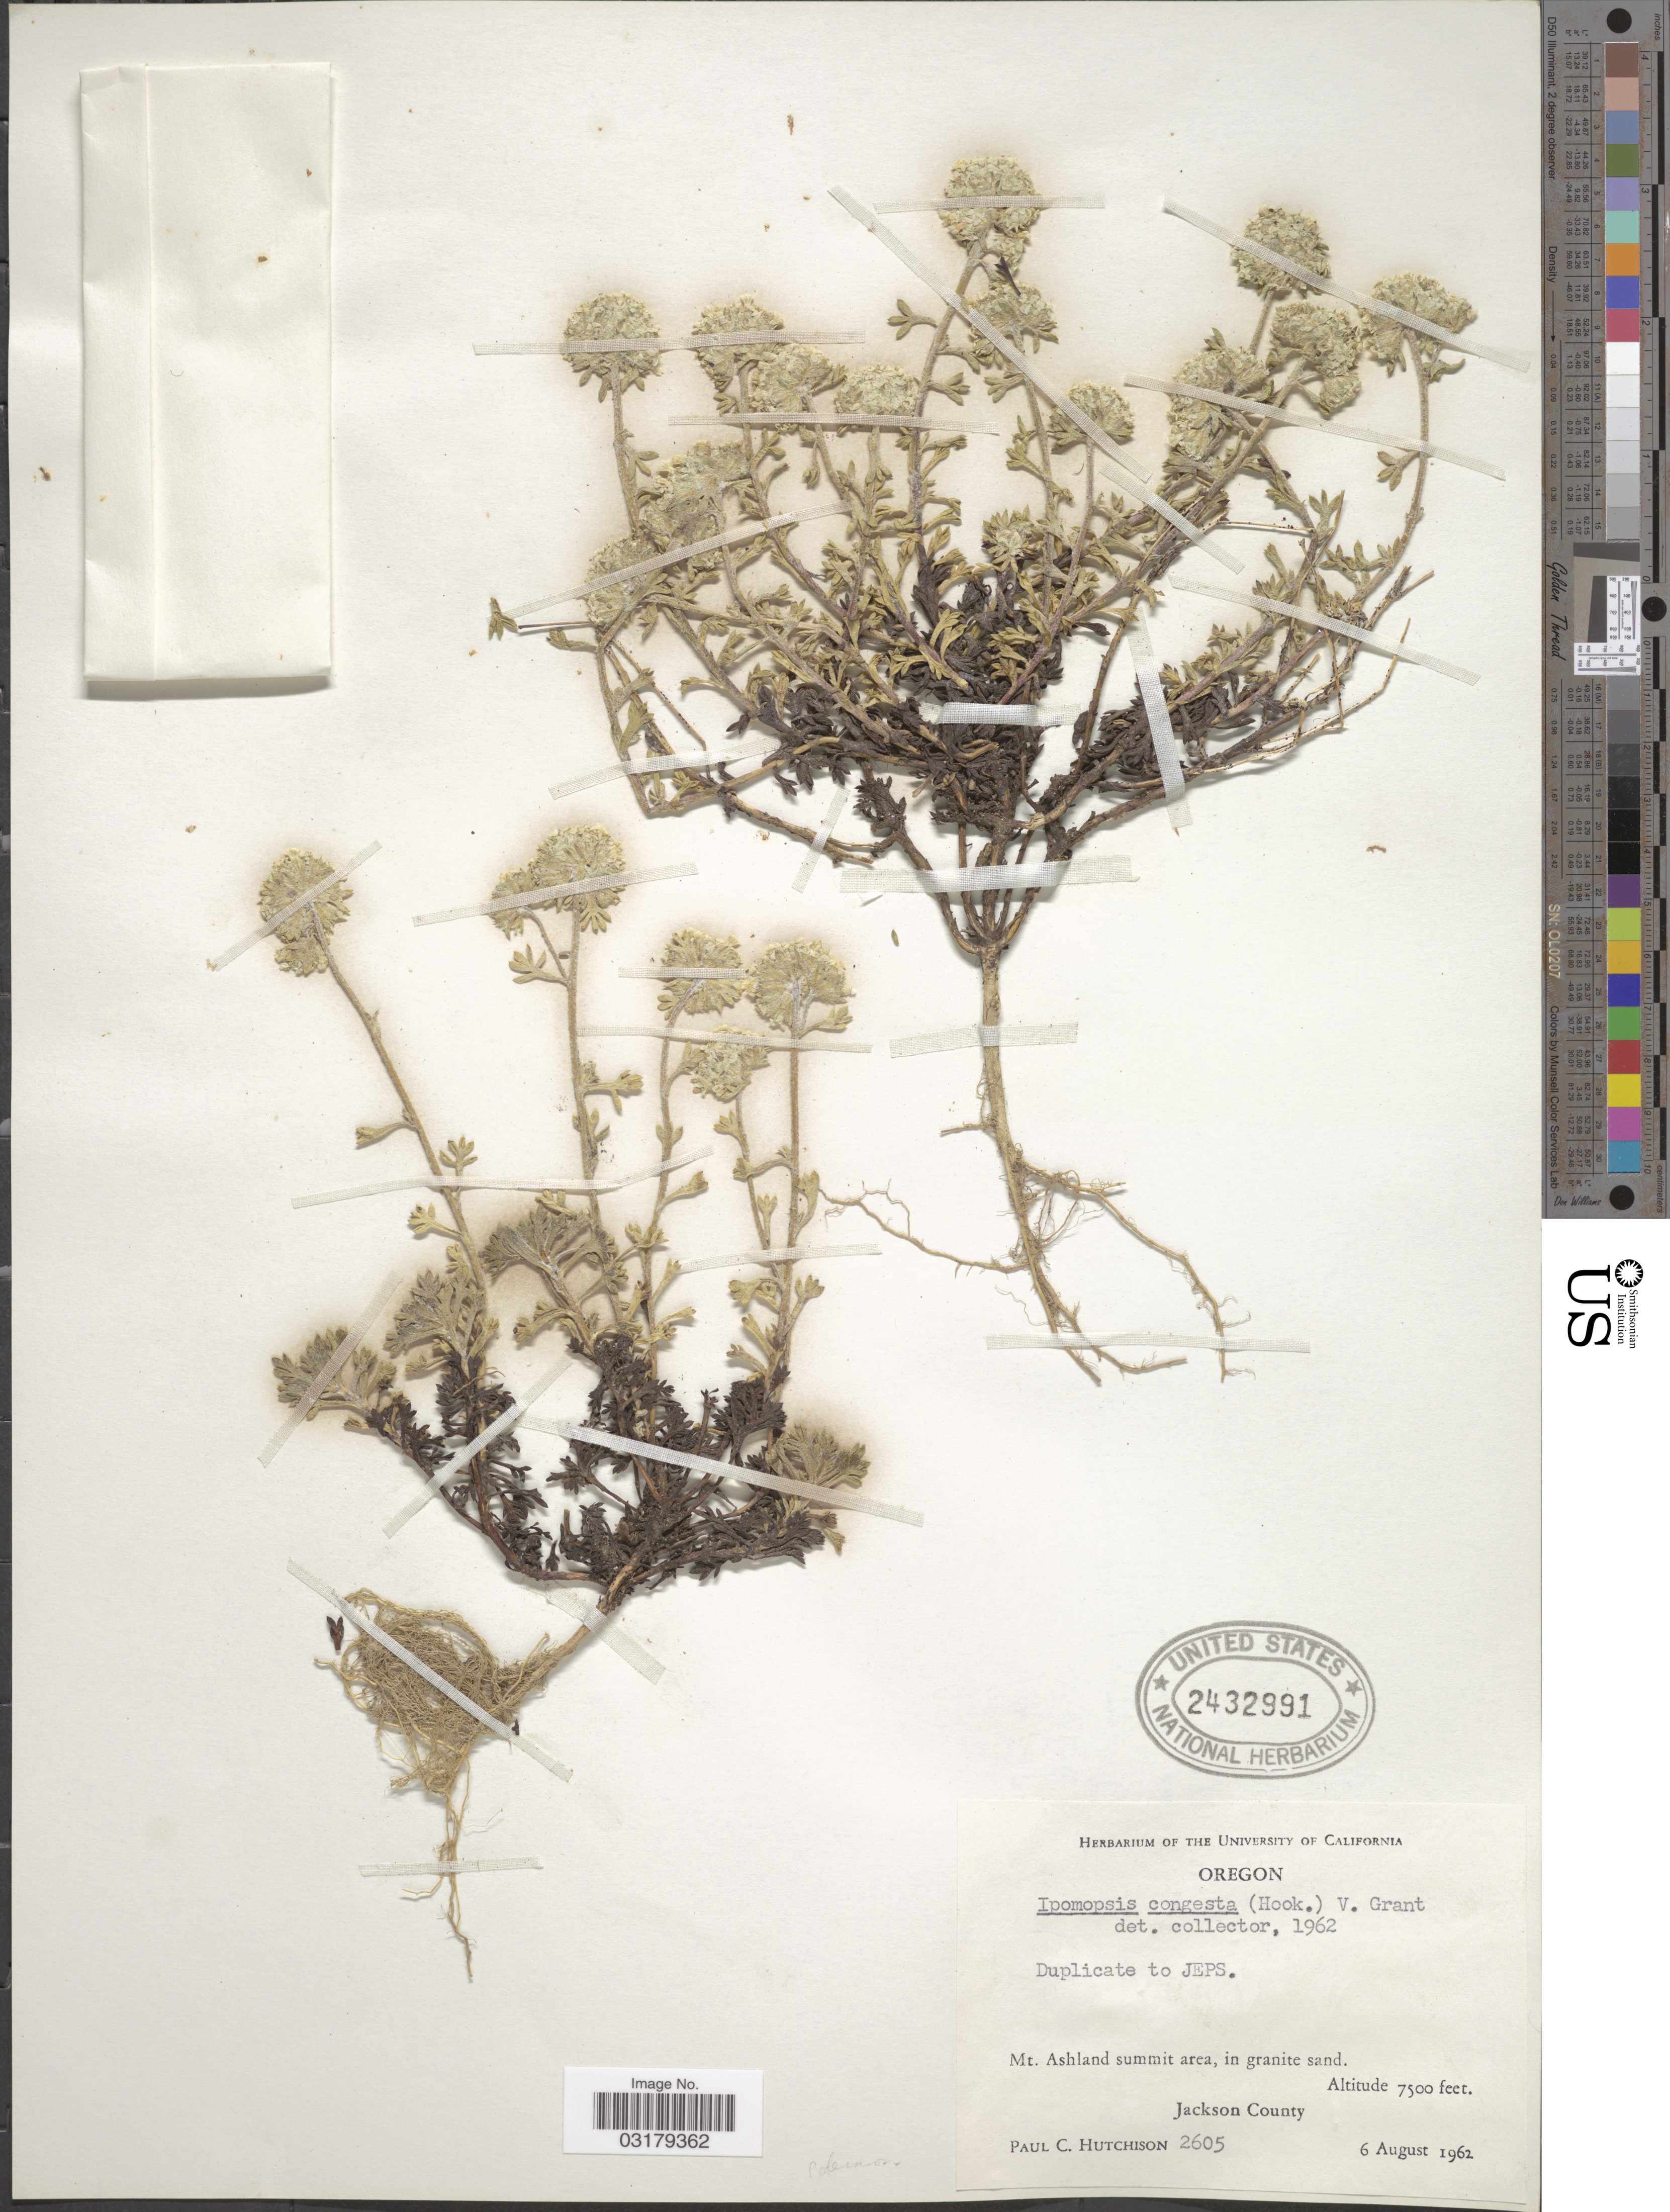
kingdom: Plantae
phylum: Tracheophyta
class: Magnoliopsida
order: Ericales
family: Polemoniaceae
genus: Ipomopsis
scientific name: Ipomopsis congesta var. palmifrons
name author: Brand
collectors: P. C. Hutchison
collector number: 2605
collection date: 1962-08-06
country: United States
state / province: Oregon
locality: Mt. Ashland summit area. Jackson County.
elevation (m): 2286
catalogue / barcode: US 2432991